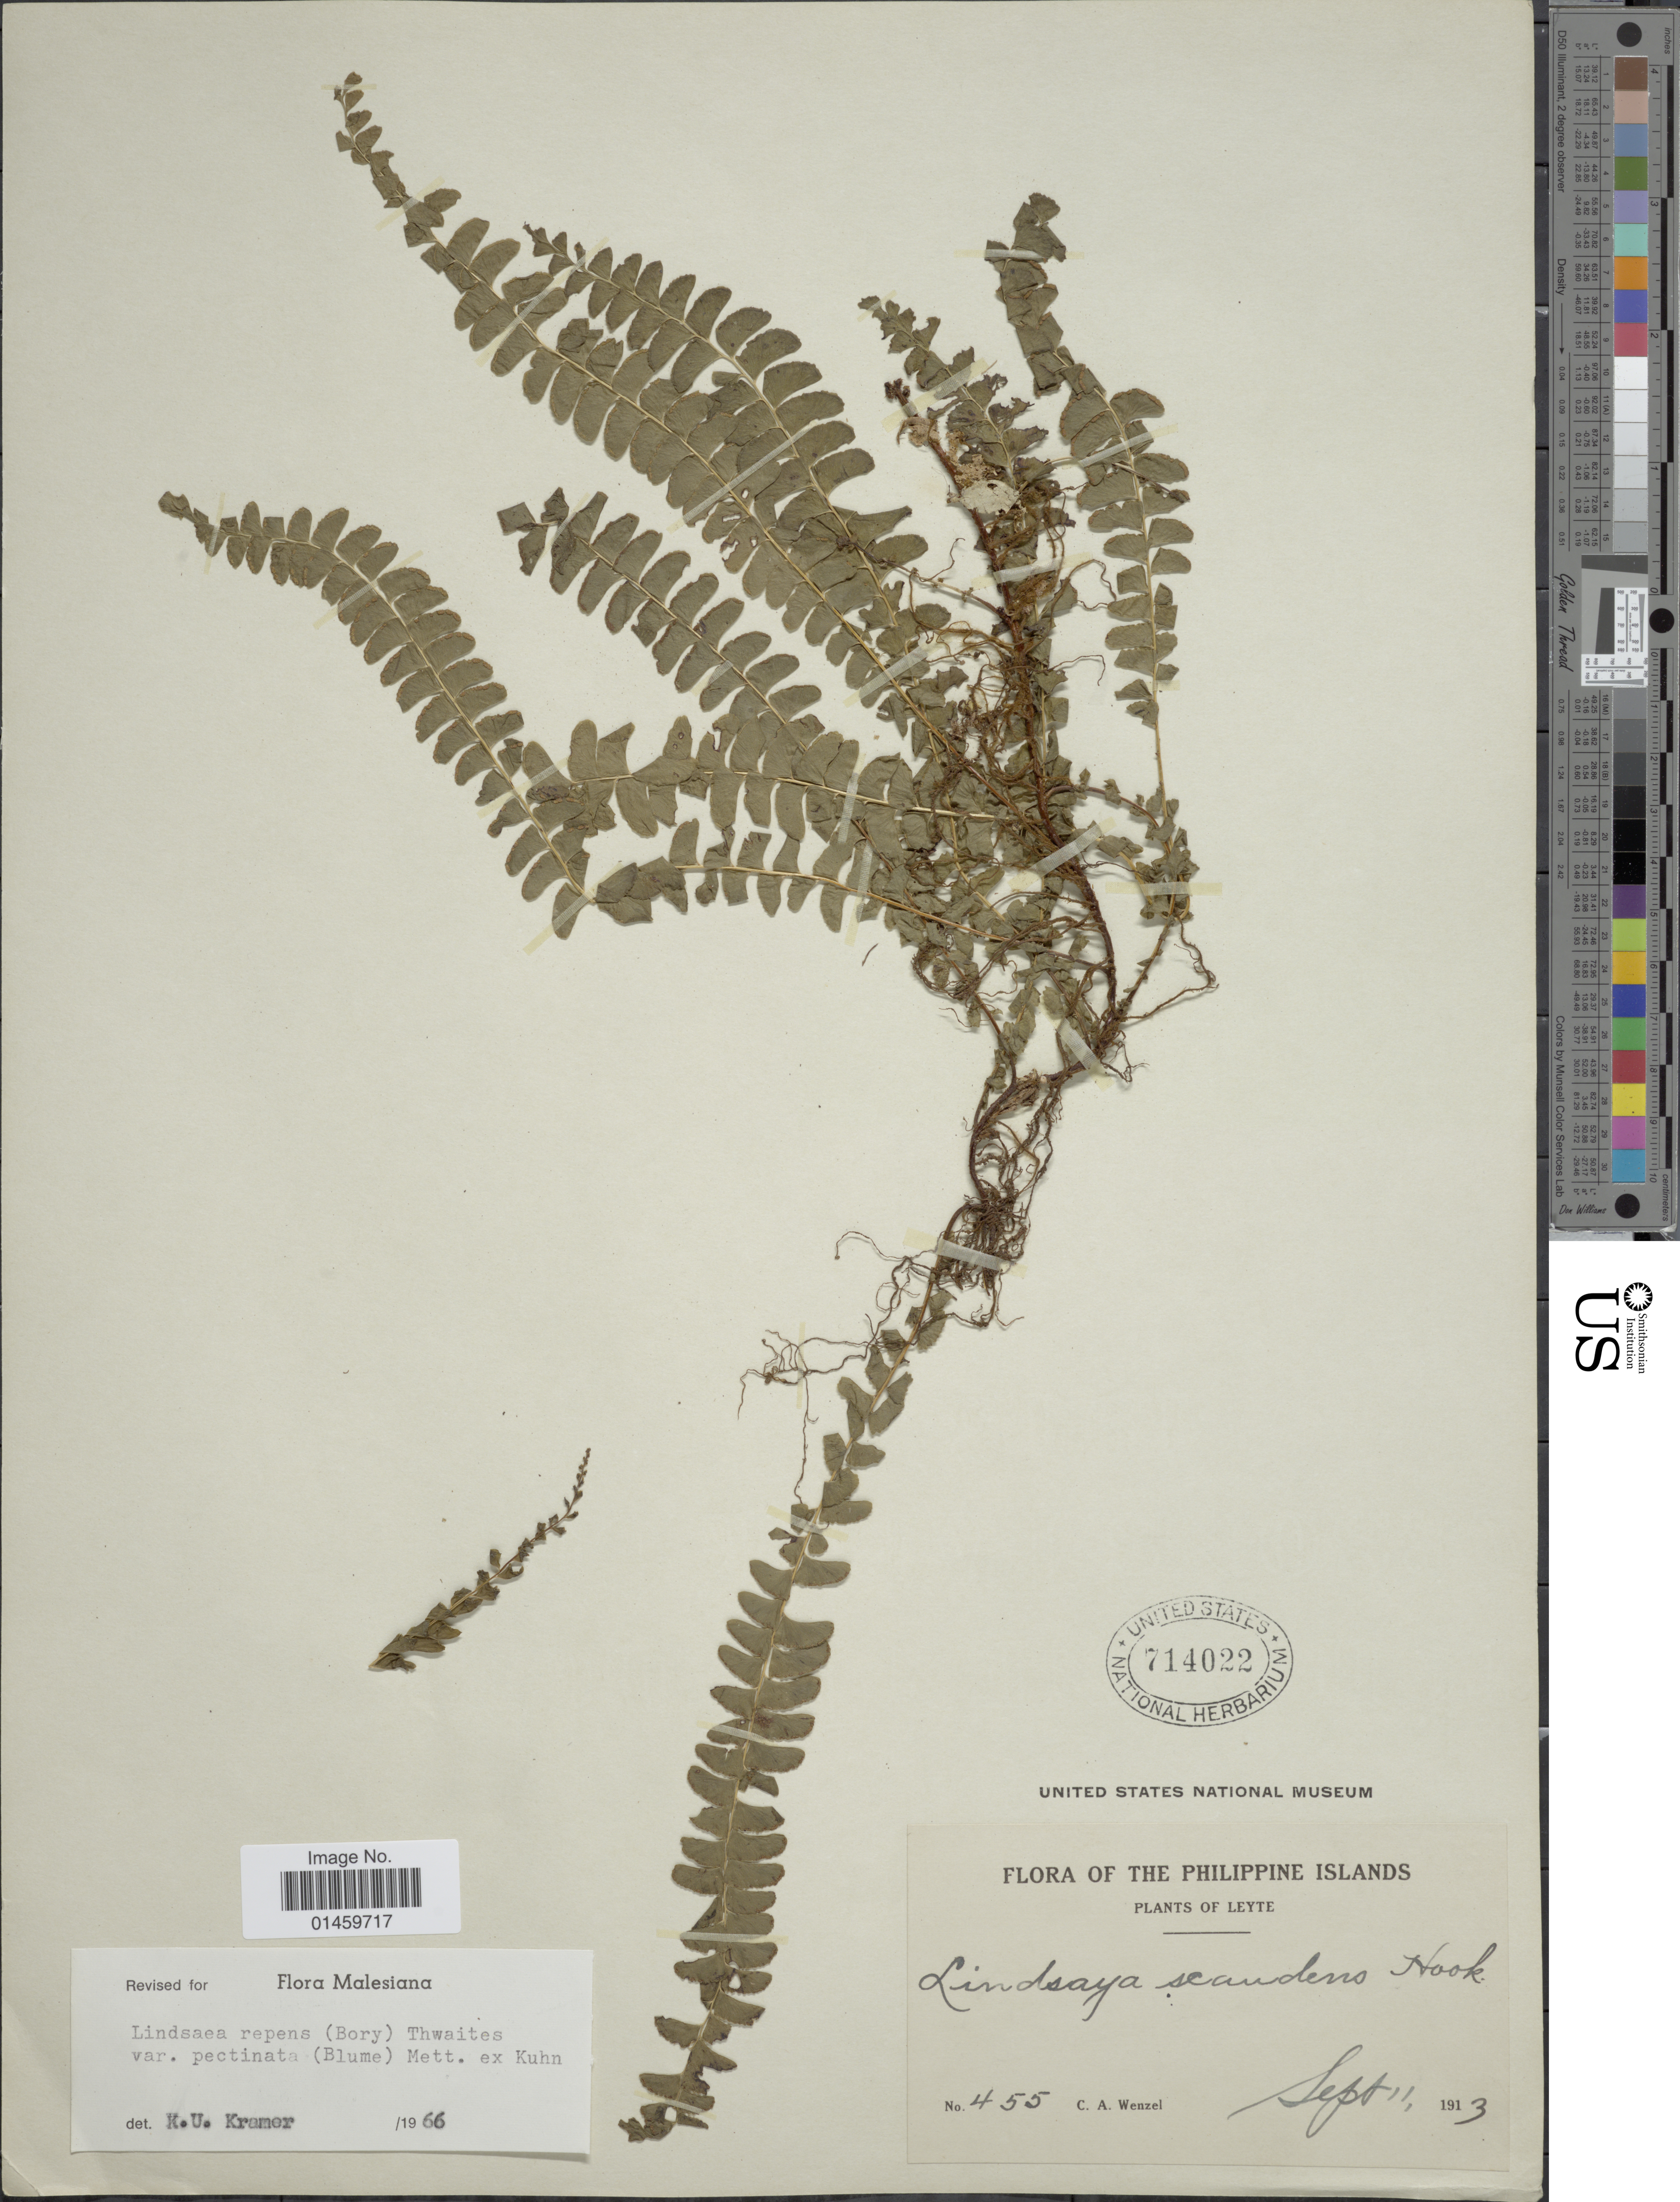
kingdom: Plantae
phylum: Tracheophyta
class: Polypodiopsida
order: Polypodiales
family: Lindsaeaceae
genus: Lindsaea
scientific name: Lindsaea repens var. pectinata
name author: (Blume) Mett.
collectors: C. Wenzel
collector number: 455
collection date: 1913-09-11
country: Philippines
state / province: Eastern Visayas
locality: Leyte.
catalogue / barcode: US 714022